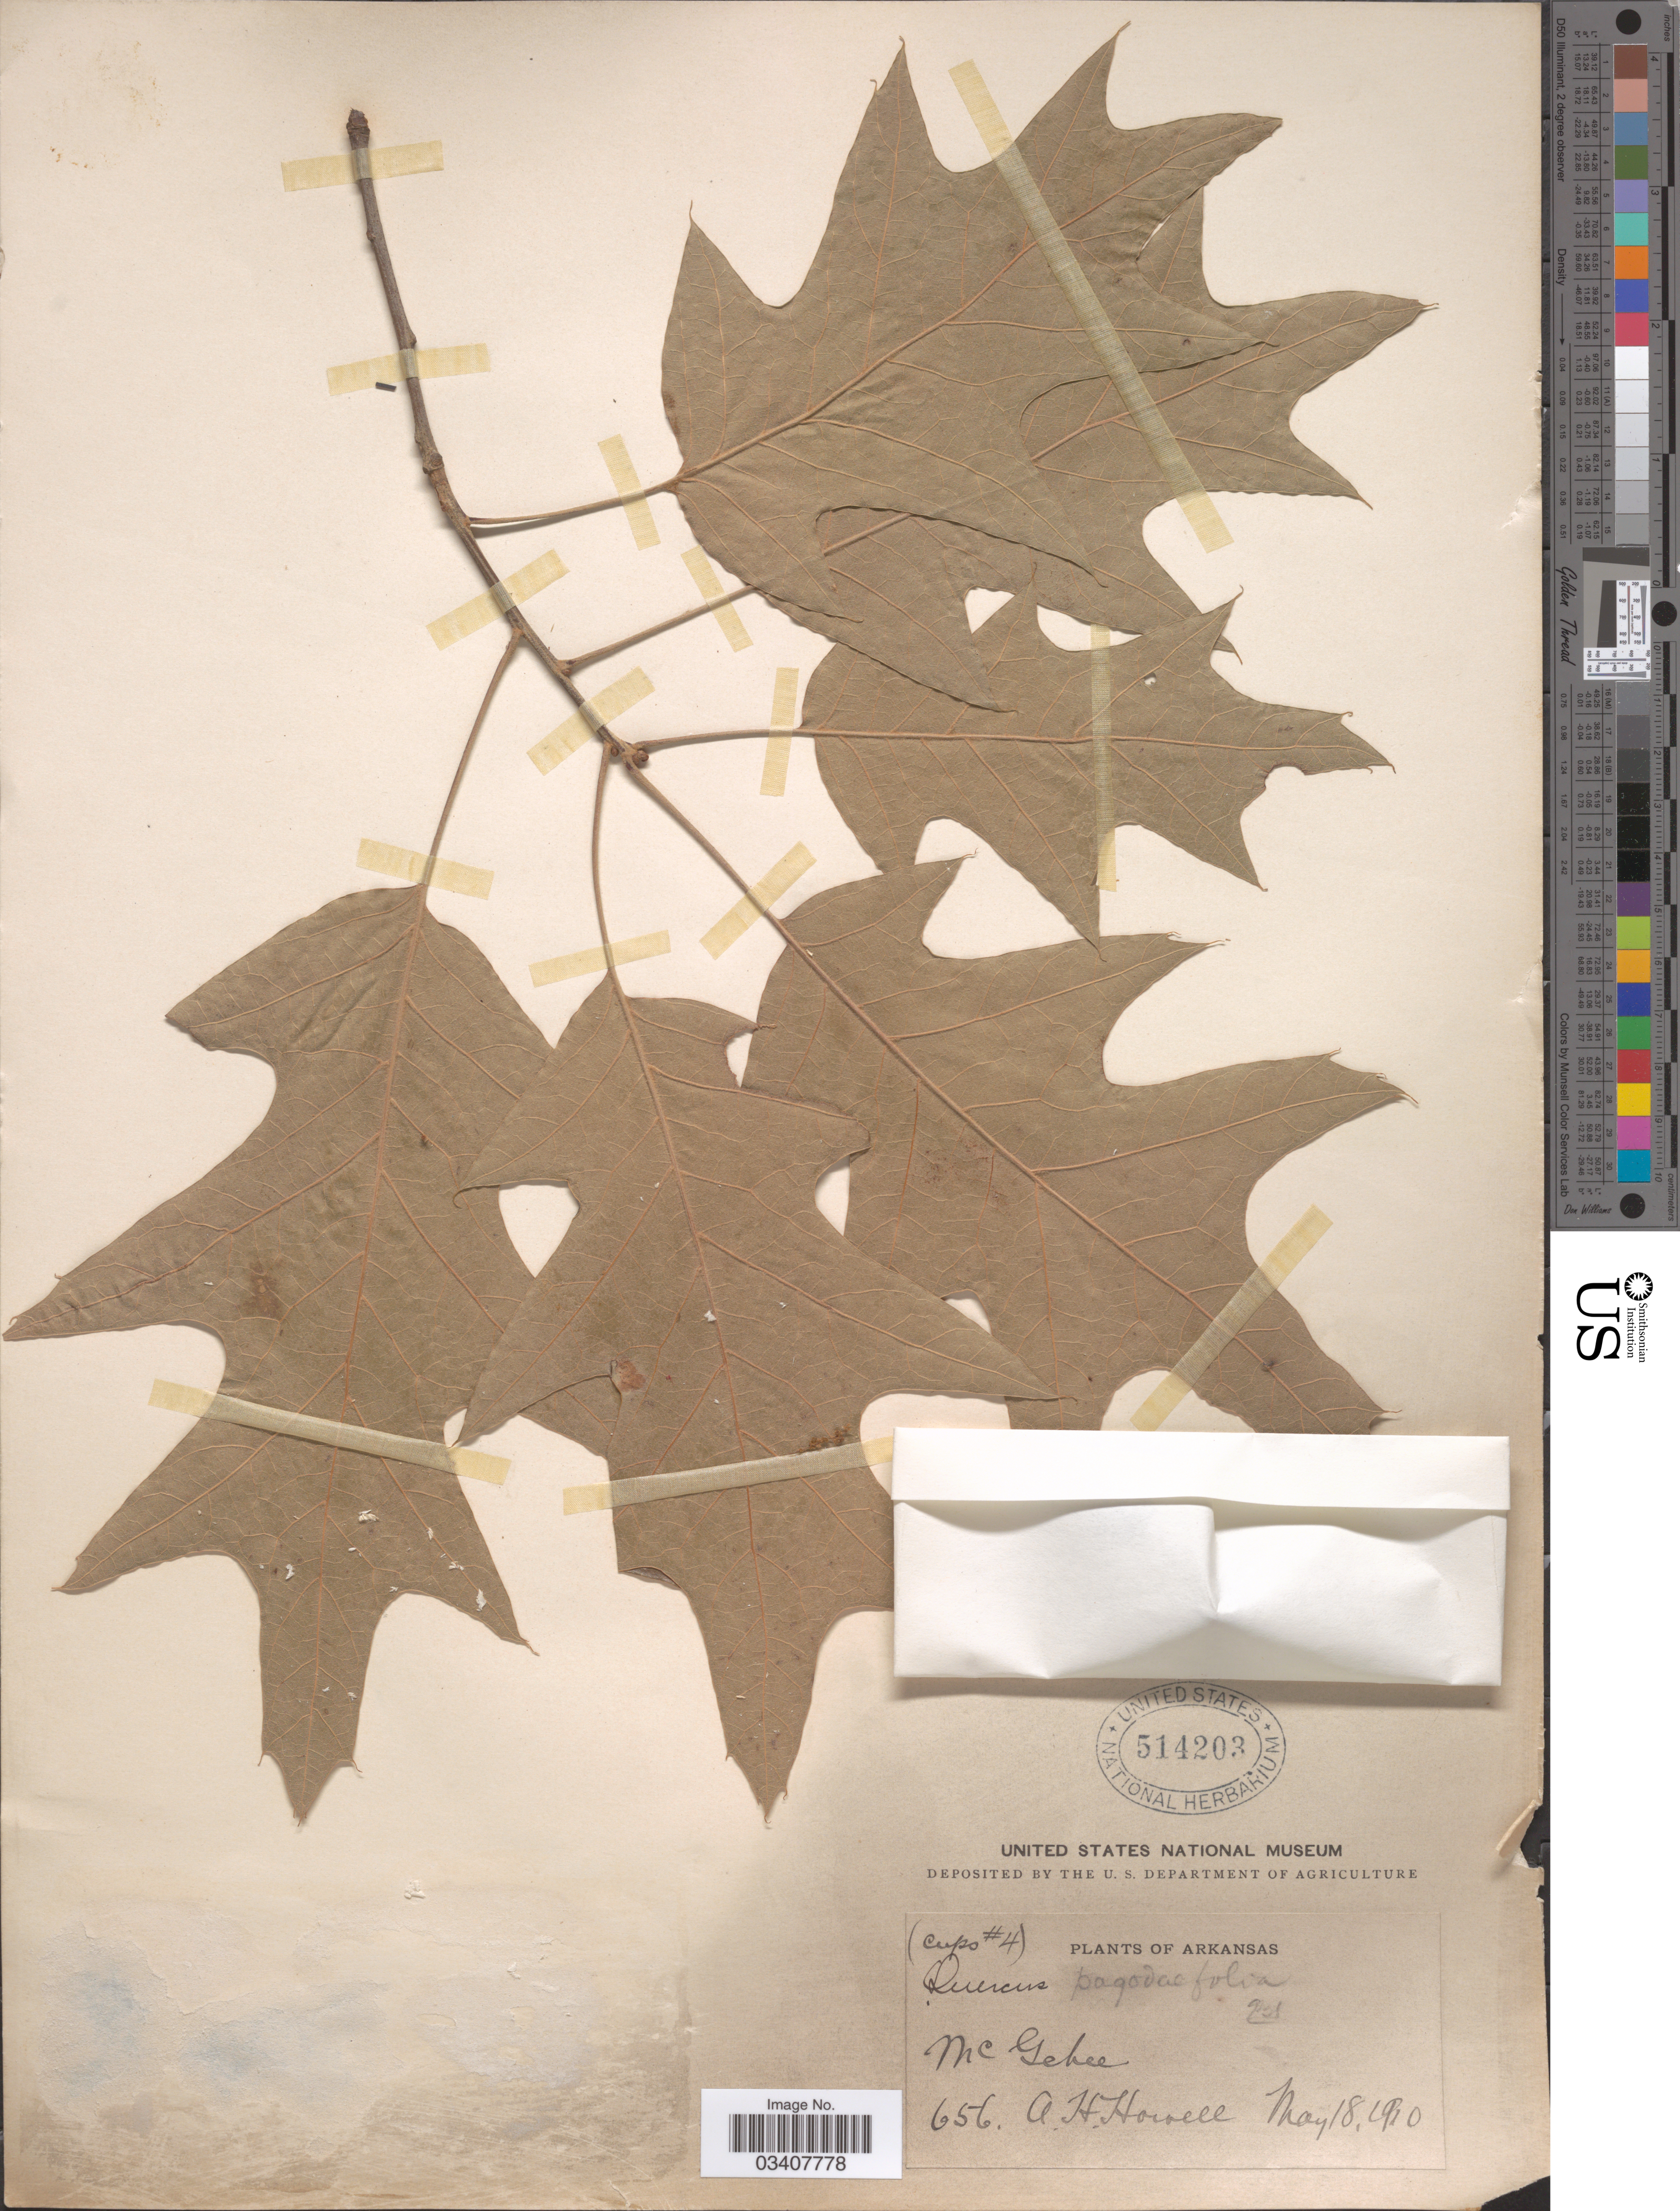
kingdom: Plantae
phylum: Tracheophyta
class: Magnoliopsida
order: Fagales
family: Fagaceae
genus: Quercus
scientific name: Quercus pagodifolia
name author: (Elliott) Ashe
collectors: A. Howell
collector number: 656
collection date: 1910-05-18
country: United States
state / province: Arkansas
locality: McGehee.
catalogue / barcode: US 514203